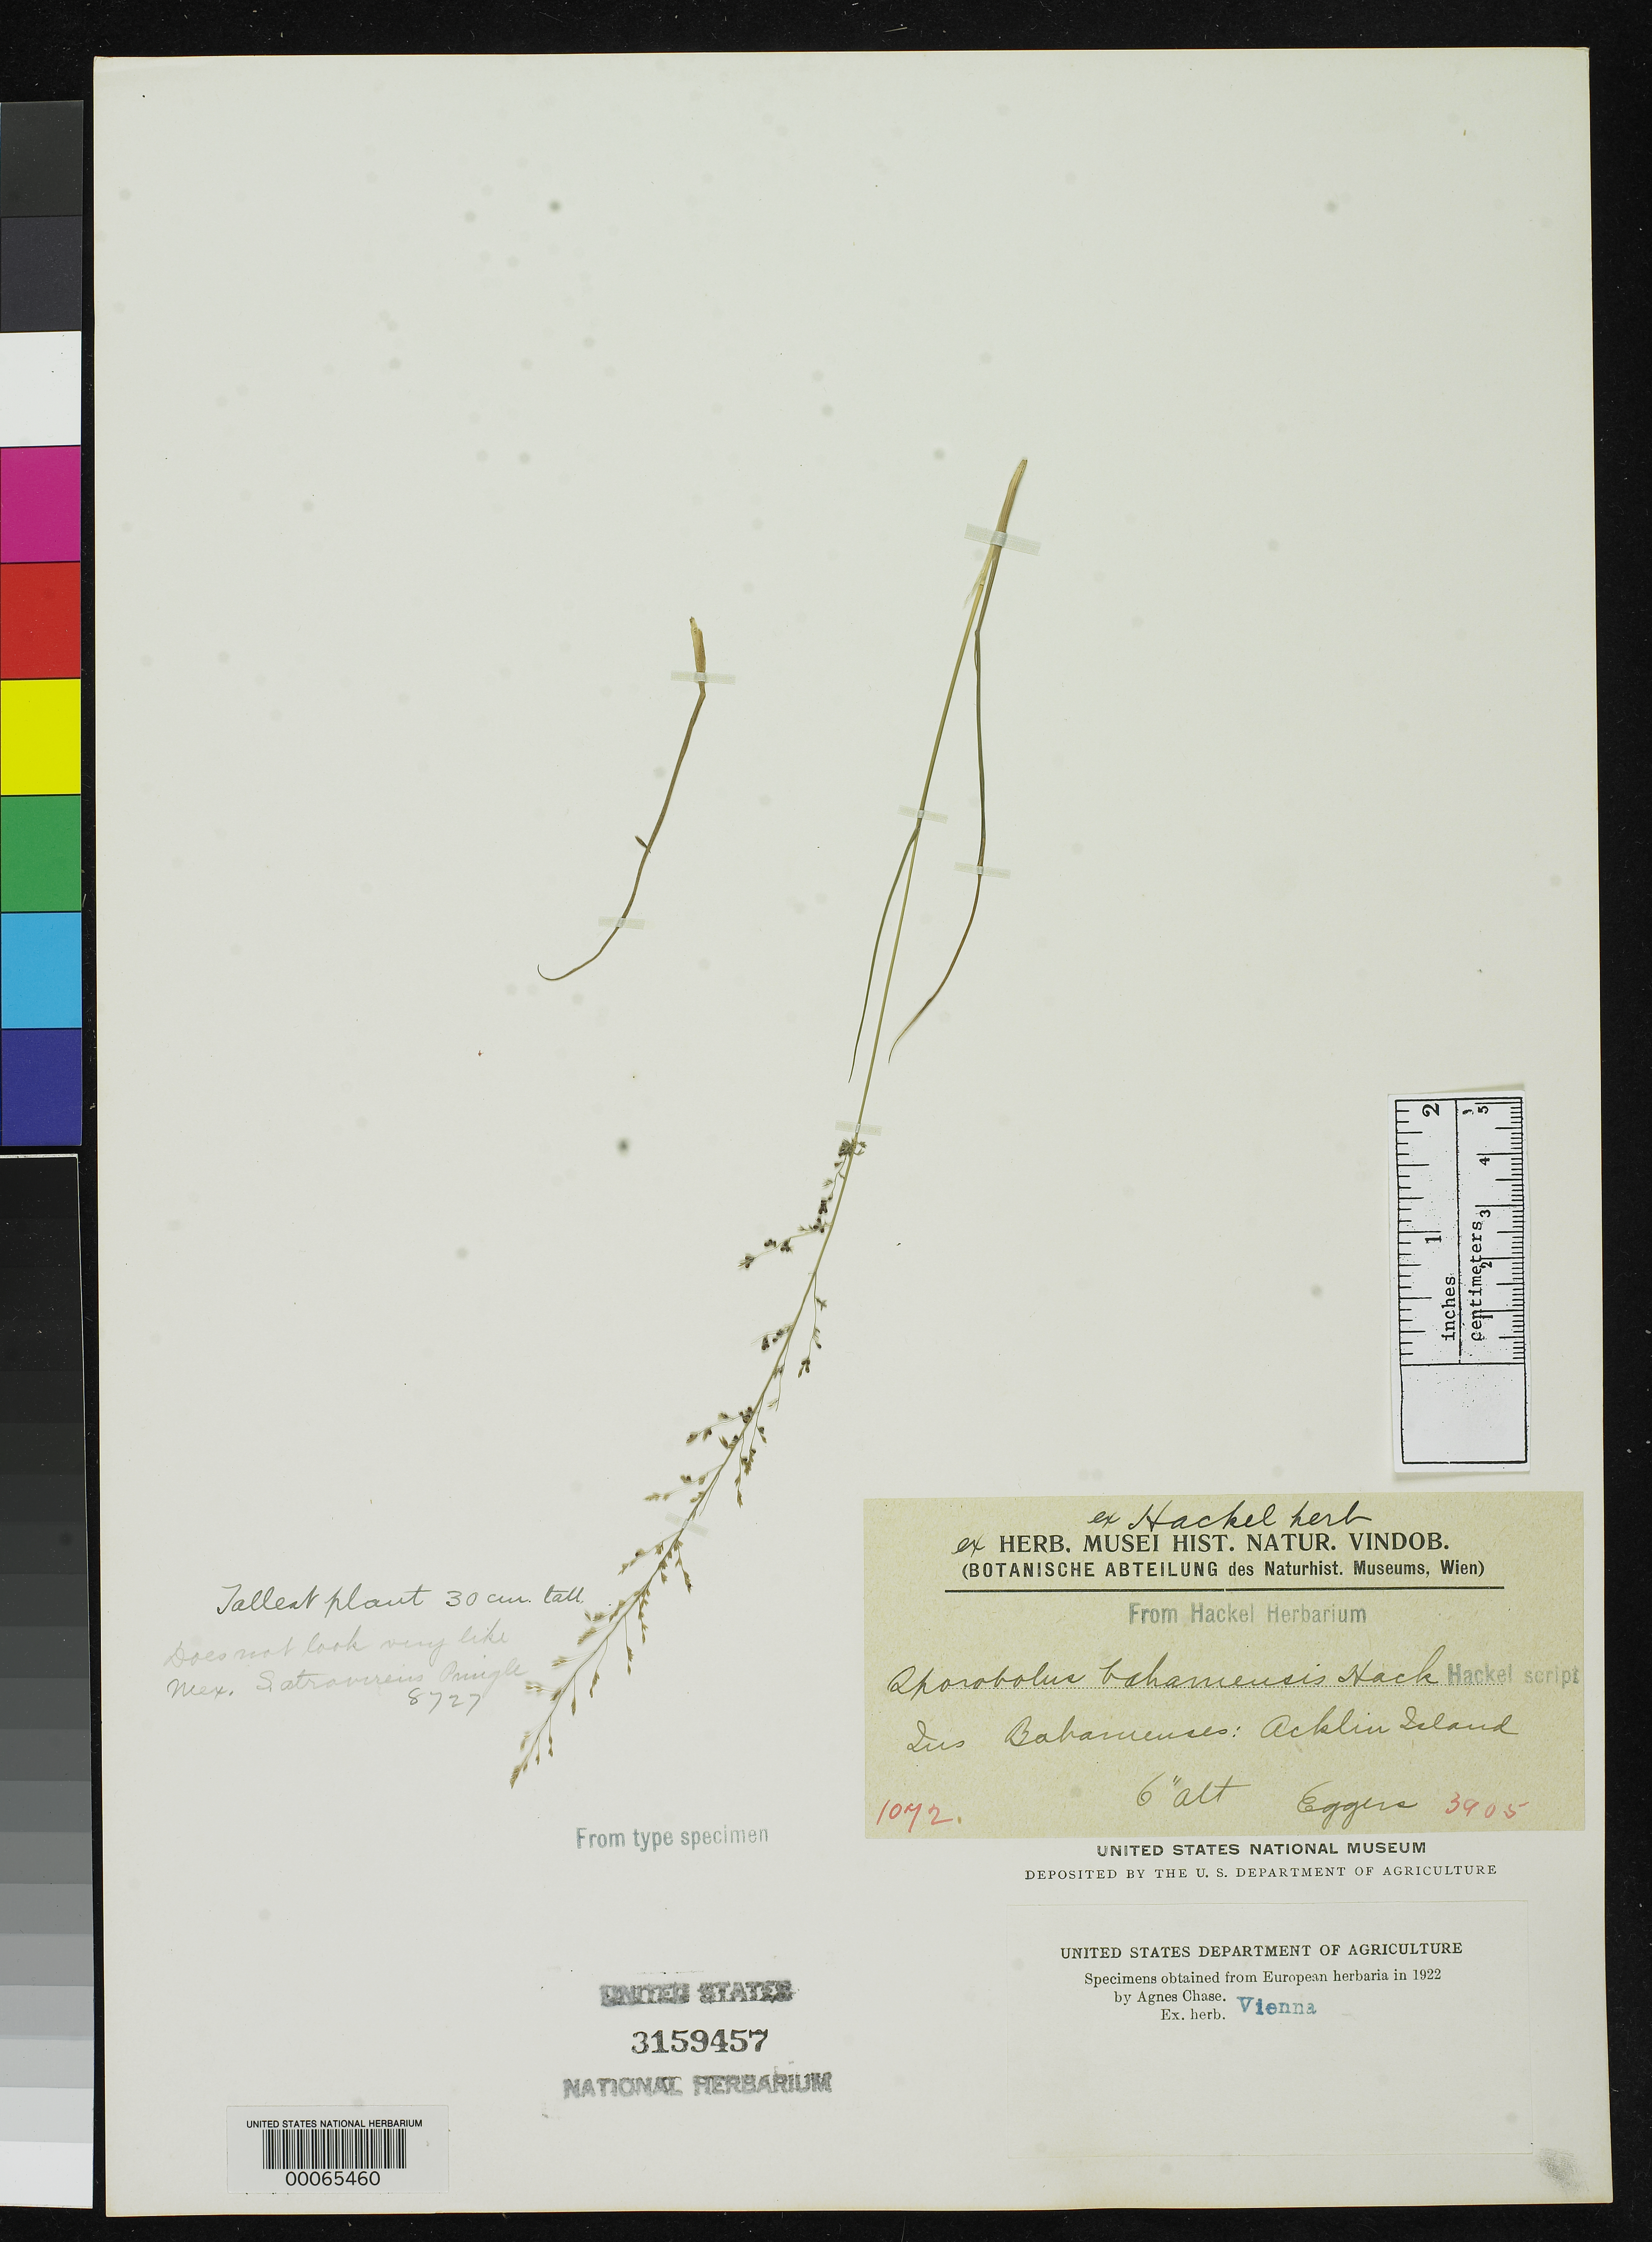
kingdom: Plantae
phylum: Tracheophyta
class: Liliopsida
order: Poales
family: Poaceae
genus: Sporobolus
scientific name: Sporobolus bahamensis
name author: Hack.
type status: Isotype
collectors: H. F. A. von Eggers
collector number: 3905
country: Bahamas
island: Acklins Island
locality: Ins. Bahamenses; Acklin Island.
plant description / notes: Fragmentary material of type specimen ex herb. Vienna.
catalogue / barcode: US 3159457